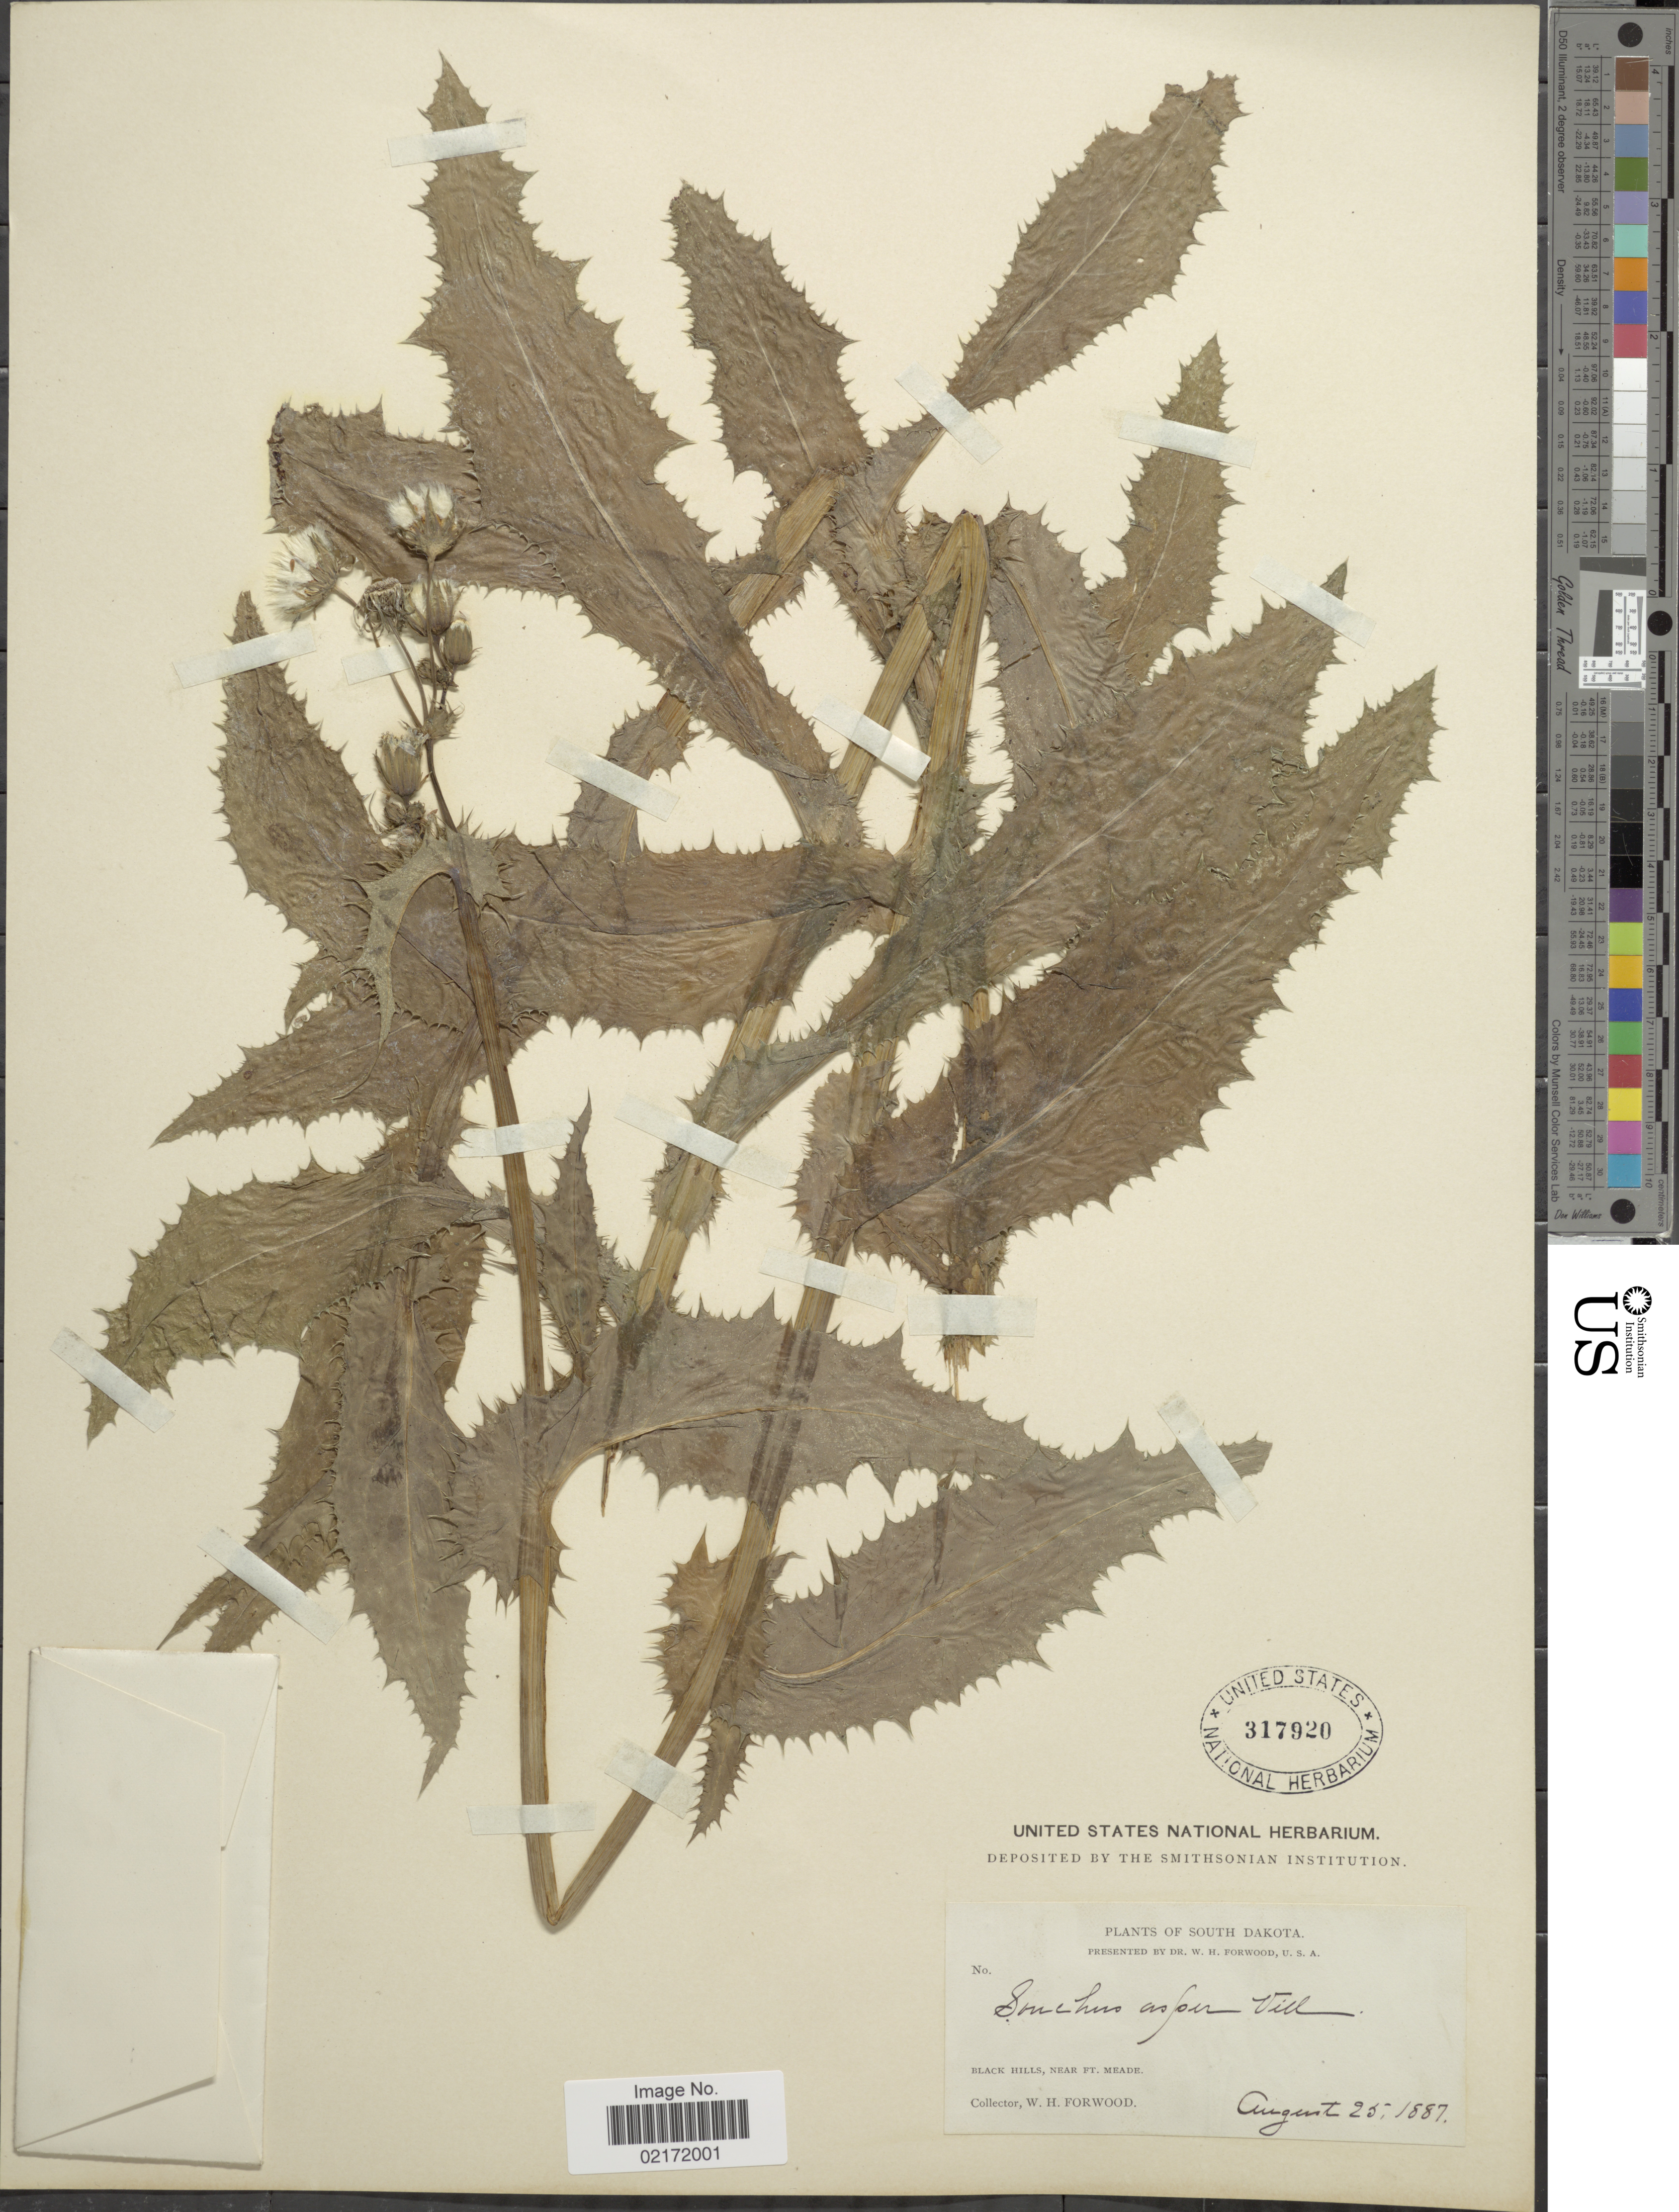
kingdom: Plantae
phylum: Tracheophyta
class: Magnoliopsida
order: Asterales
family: Asteraceae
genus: Sonchus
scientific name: Sonchus asper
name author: (L.) Hill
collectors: W. Forwood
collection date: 1887-08-25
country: United States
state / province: South Dakota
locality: Black Hills, near Ft. Meade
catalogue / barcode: US 317920